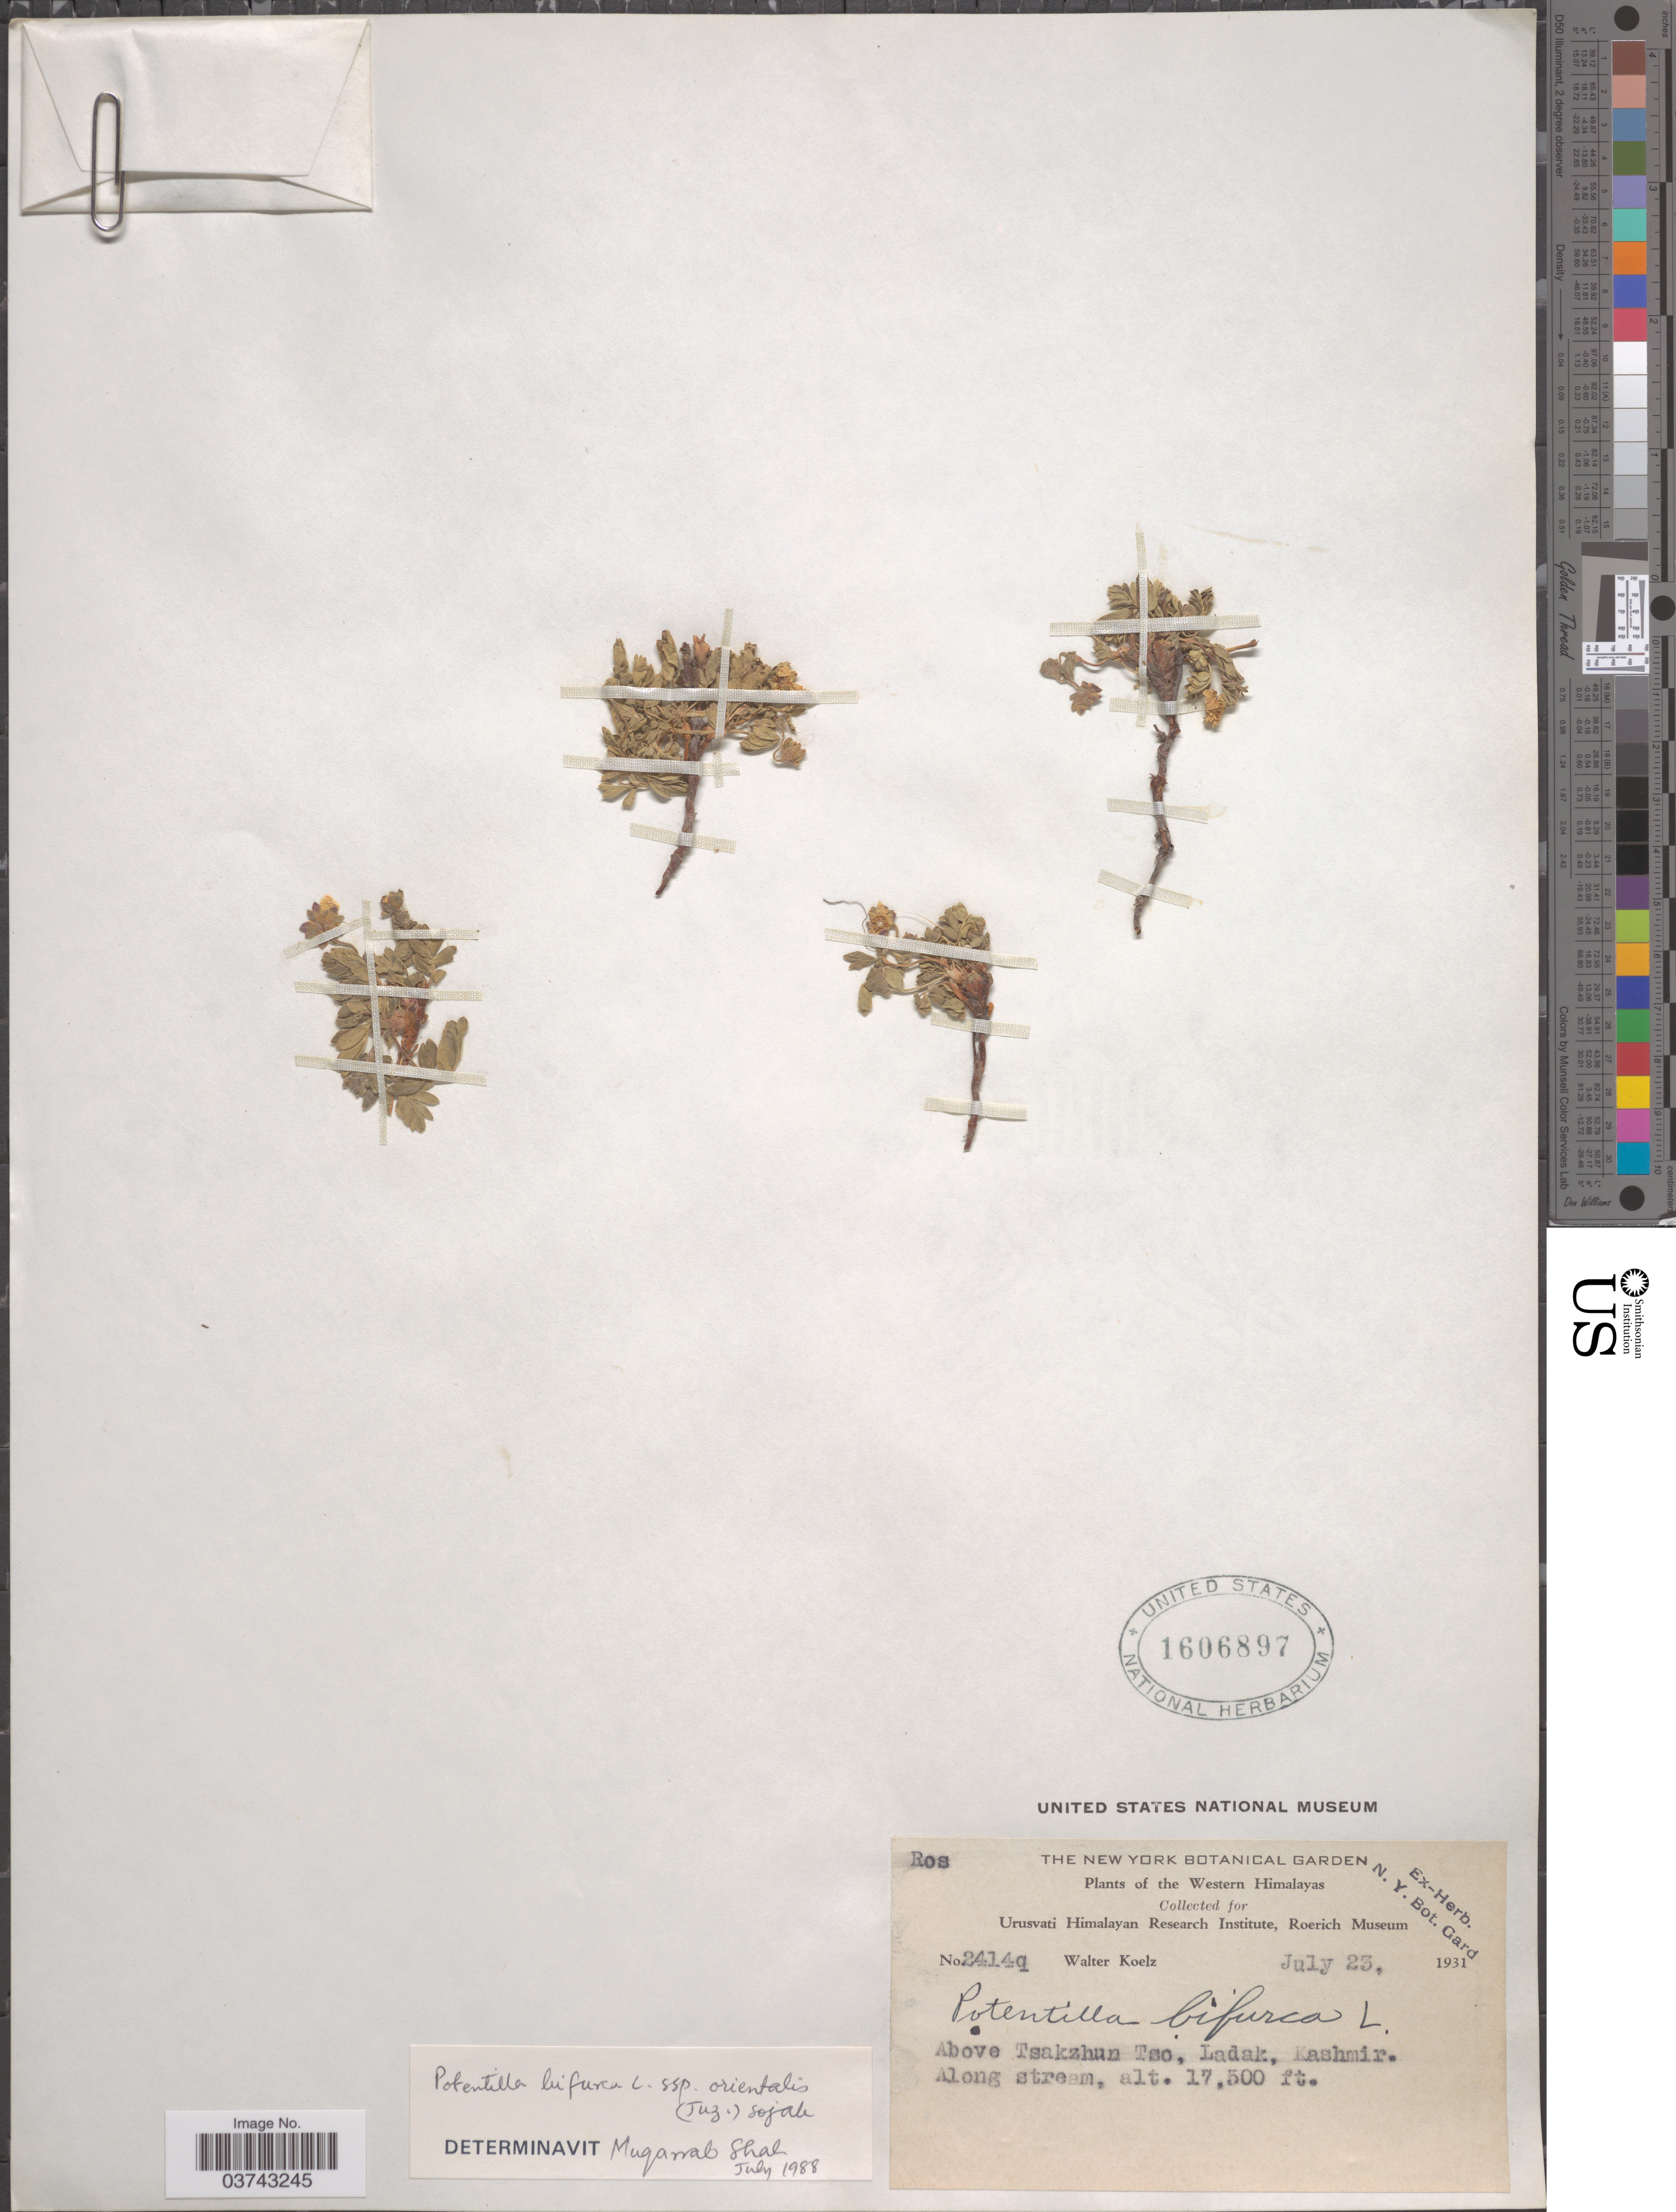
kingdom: Plantae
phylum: Tracheophyta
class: Magnoliopsida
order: Rosales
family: Rosaceae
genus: Sibbaldianthe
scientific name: Sibbaldianthe orientalis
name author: (Juz. ex Soják) Mosyakin & Shiyan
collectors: W. N. Koelz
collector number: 2414q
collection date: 1931-07-23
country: India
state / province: Ladakh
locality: Western Himalayas. Above Tsakzhun Tso, Ladak, Kashmir.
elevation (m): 5334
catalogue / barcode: US 1606897